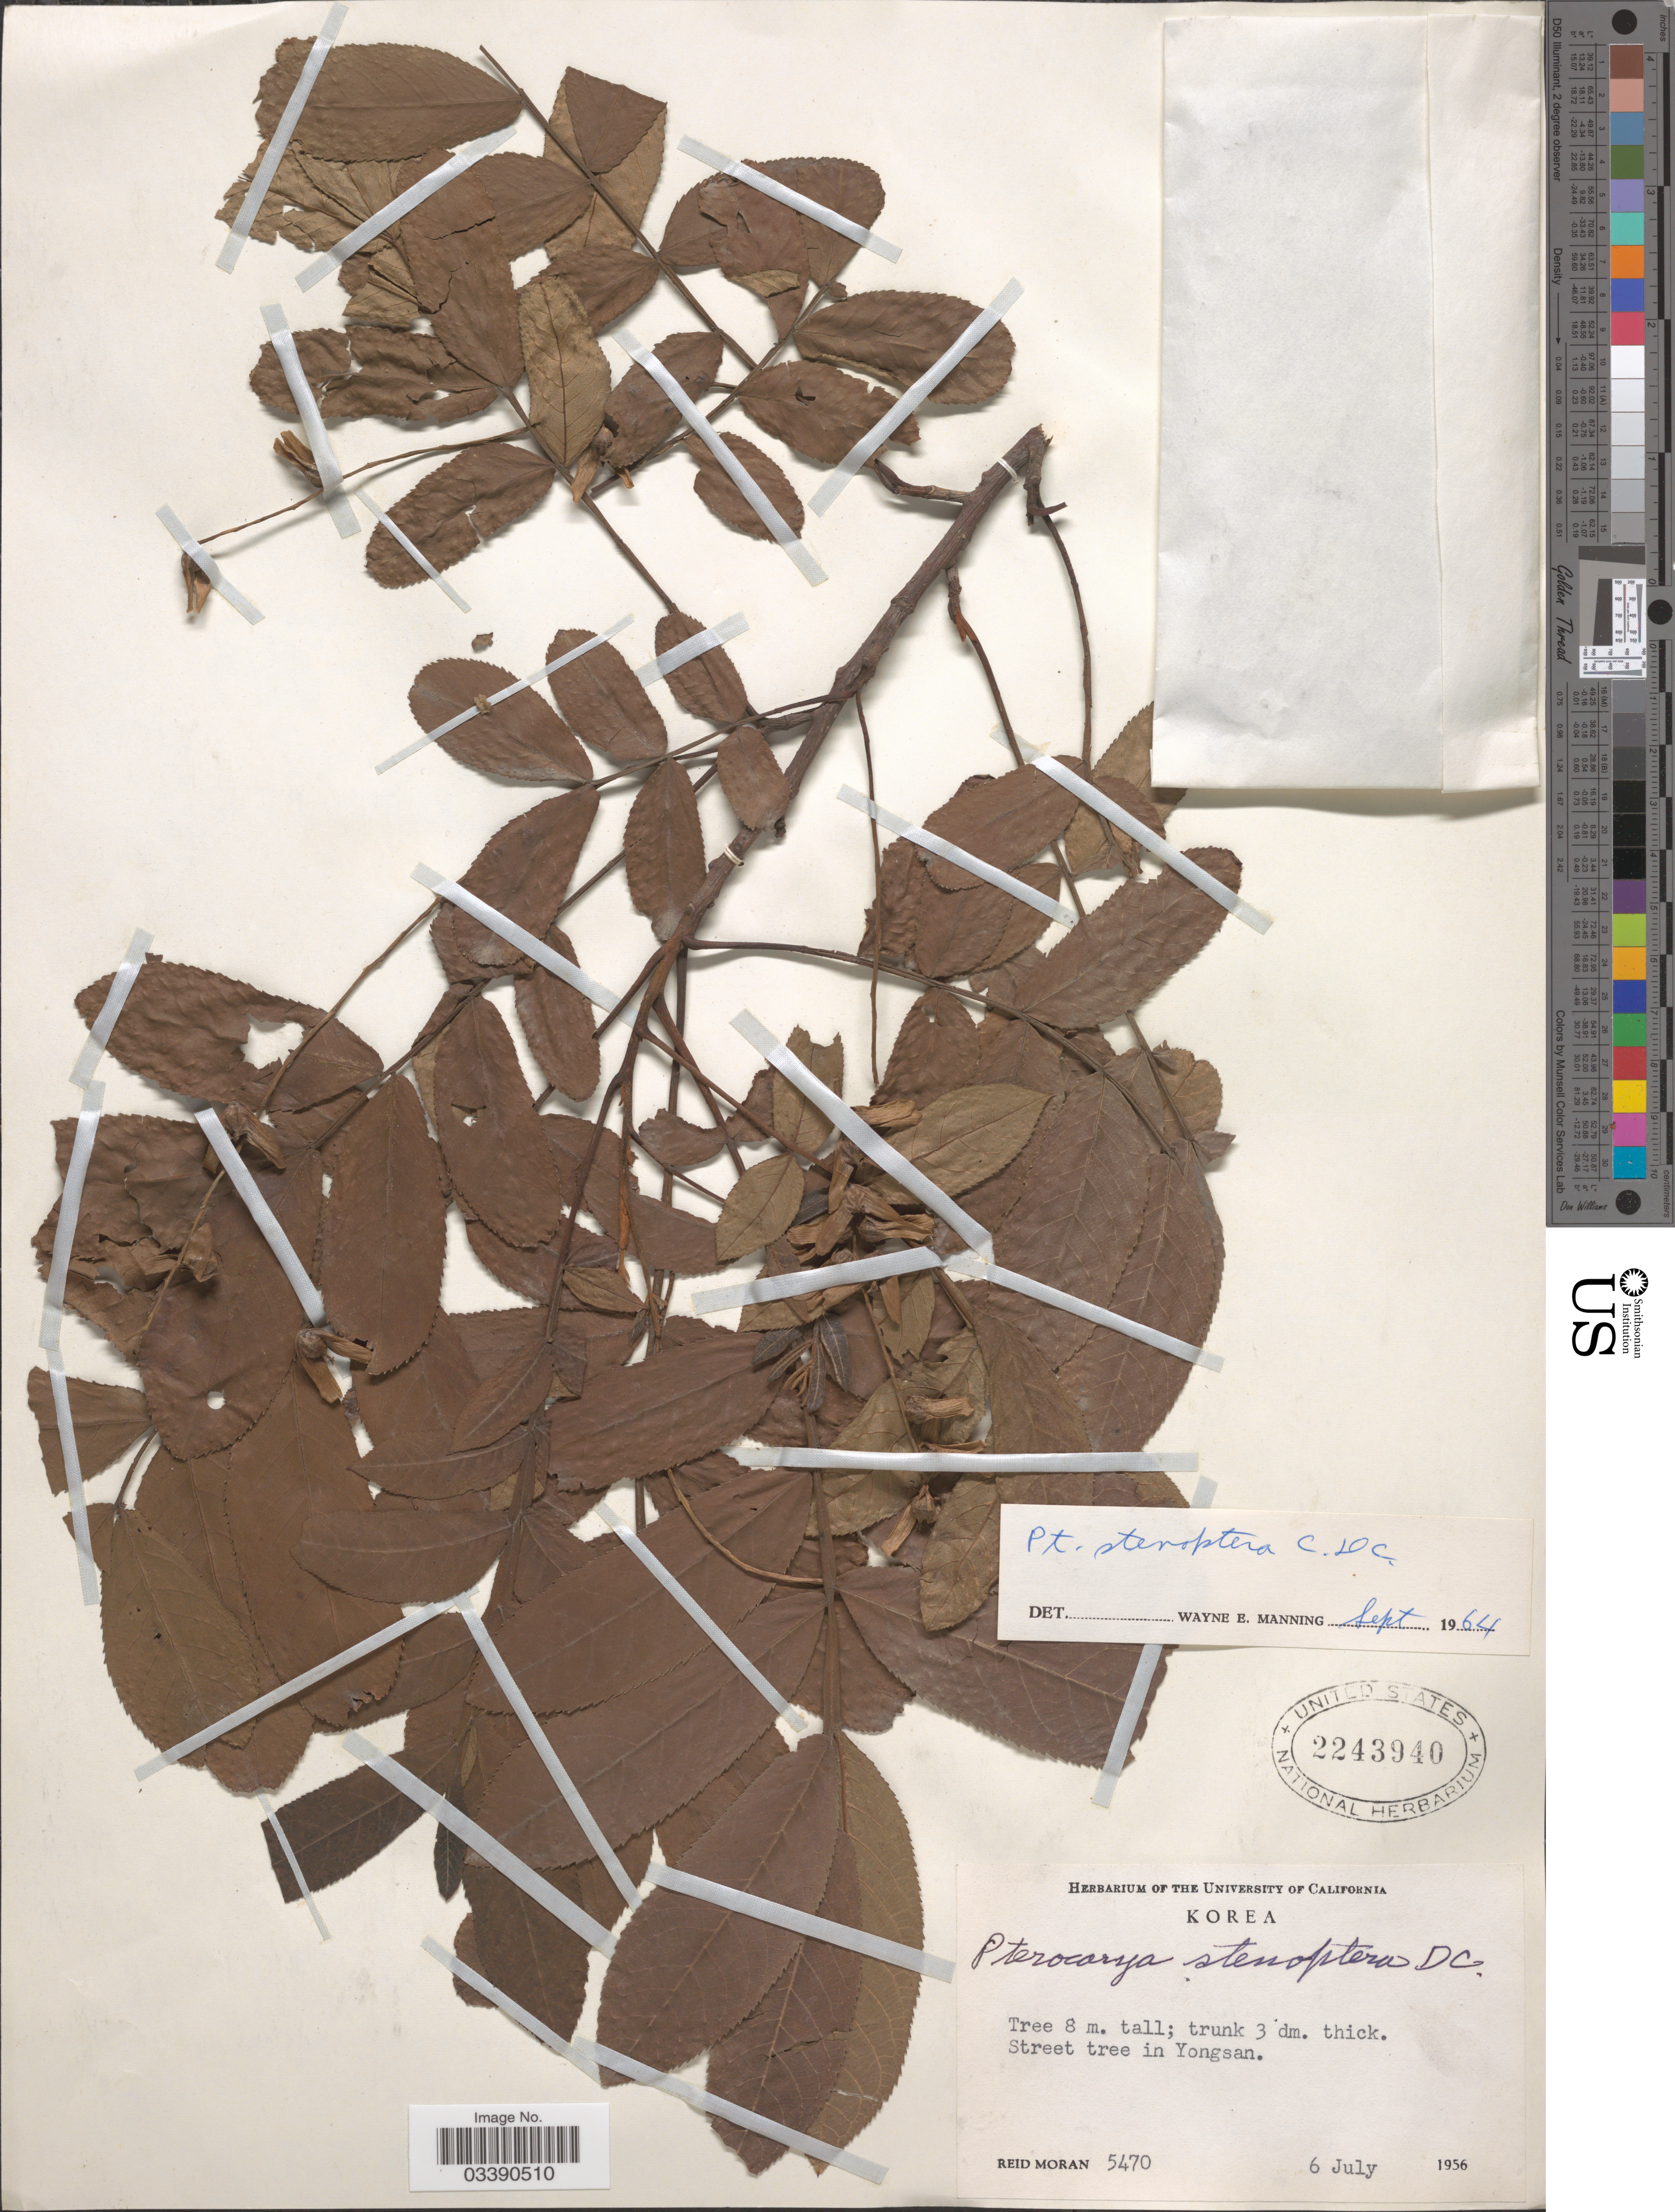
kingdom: Plantae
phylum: Tracheophyta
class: Magnoliopsida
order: Fagales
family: Juglandaceae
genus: Pterocarya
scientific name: Pterocarya stenoptera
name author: C. DC.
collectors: R. Moran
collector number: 5470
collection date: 1956-07-06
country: South Korea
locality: Yongsan.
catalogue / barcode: US 2243940